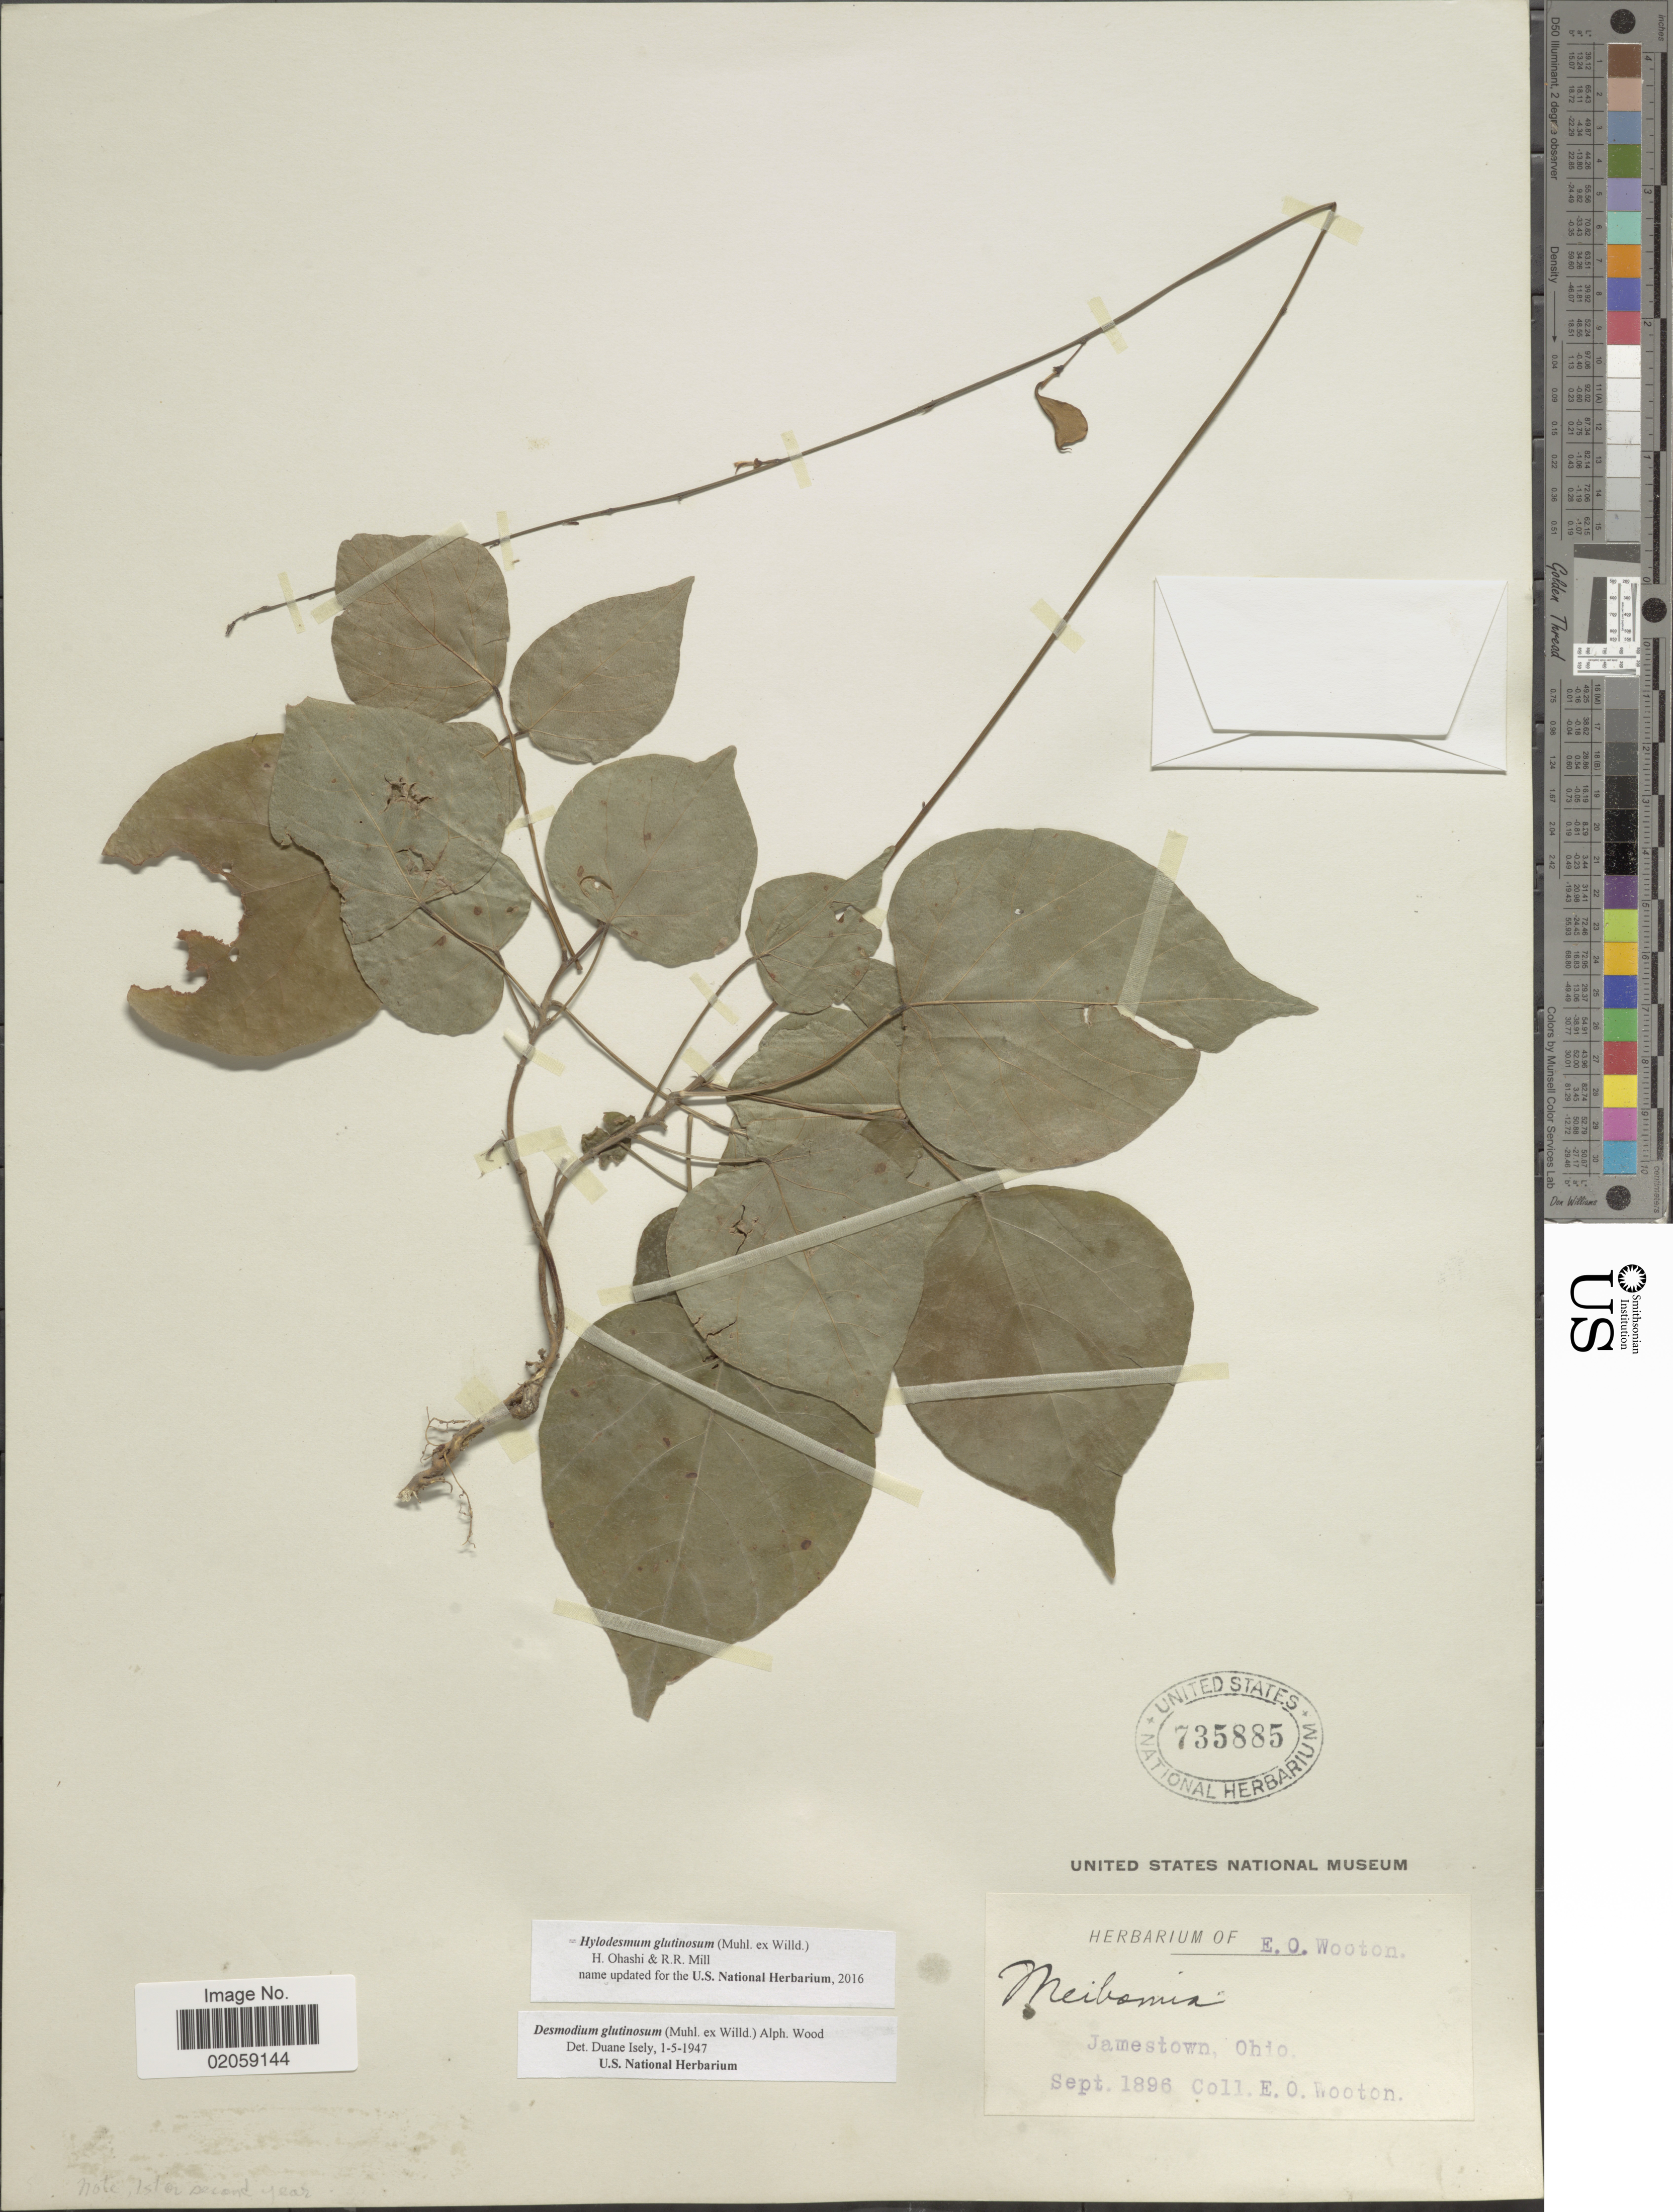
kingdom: Plantae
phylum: Tracheophyta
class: Magnoliopsida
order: Fabales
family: Fabaceae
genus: Hylodesmum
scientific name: Hylodesmum glutinosum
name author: (Muhl. ex Willd.) H. Ohashi & R.R. Mill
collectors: E. O. Wooton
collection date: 1896-09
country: United States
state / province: Ohio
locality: Jamestown, Ohio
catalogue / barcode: US 735885